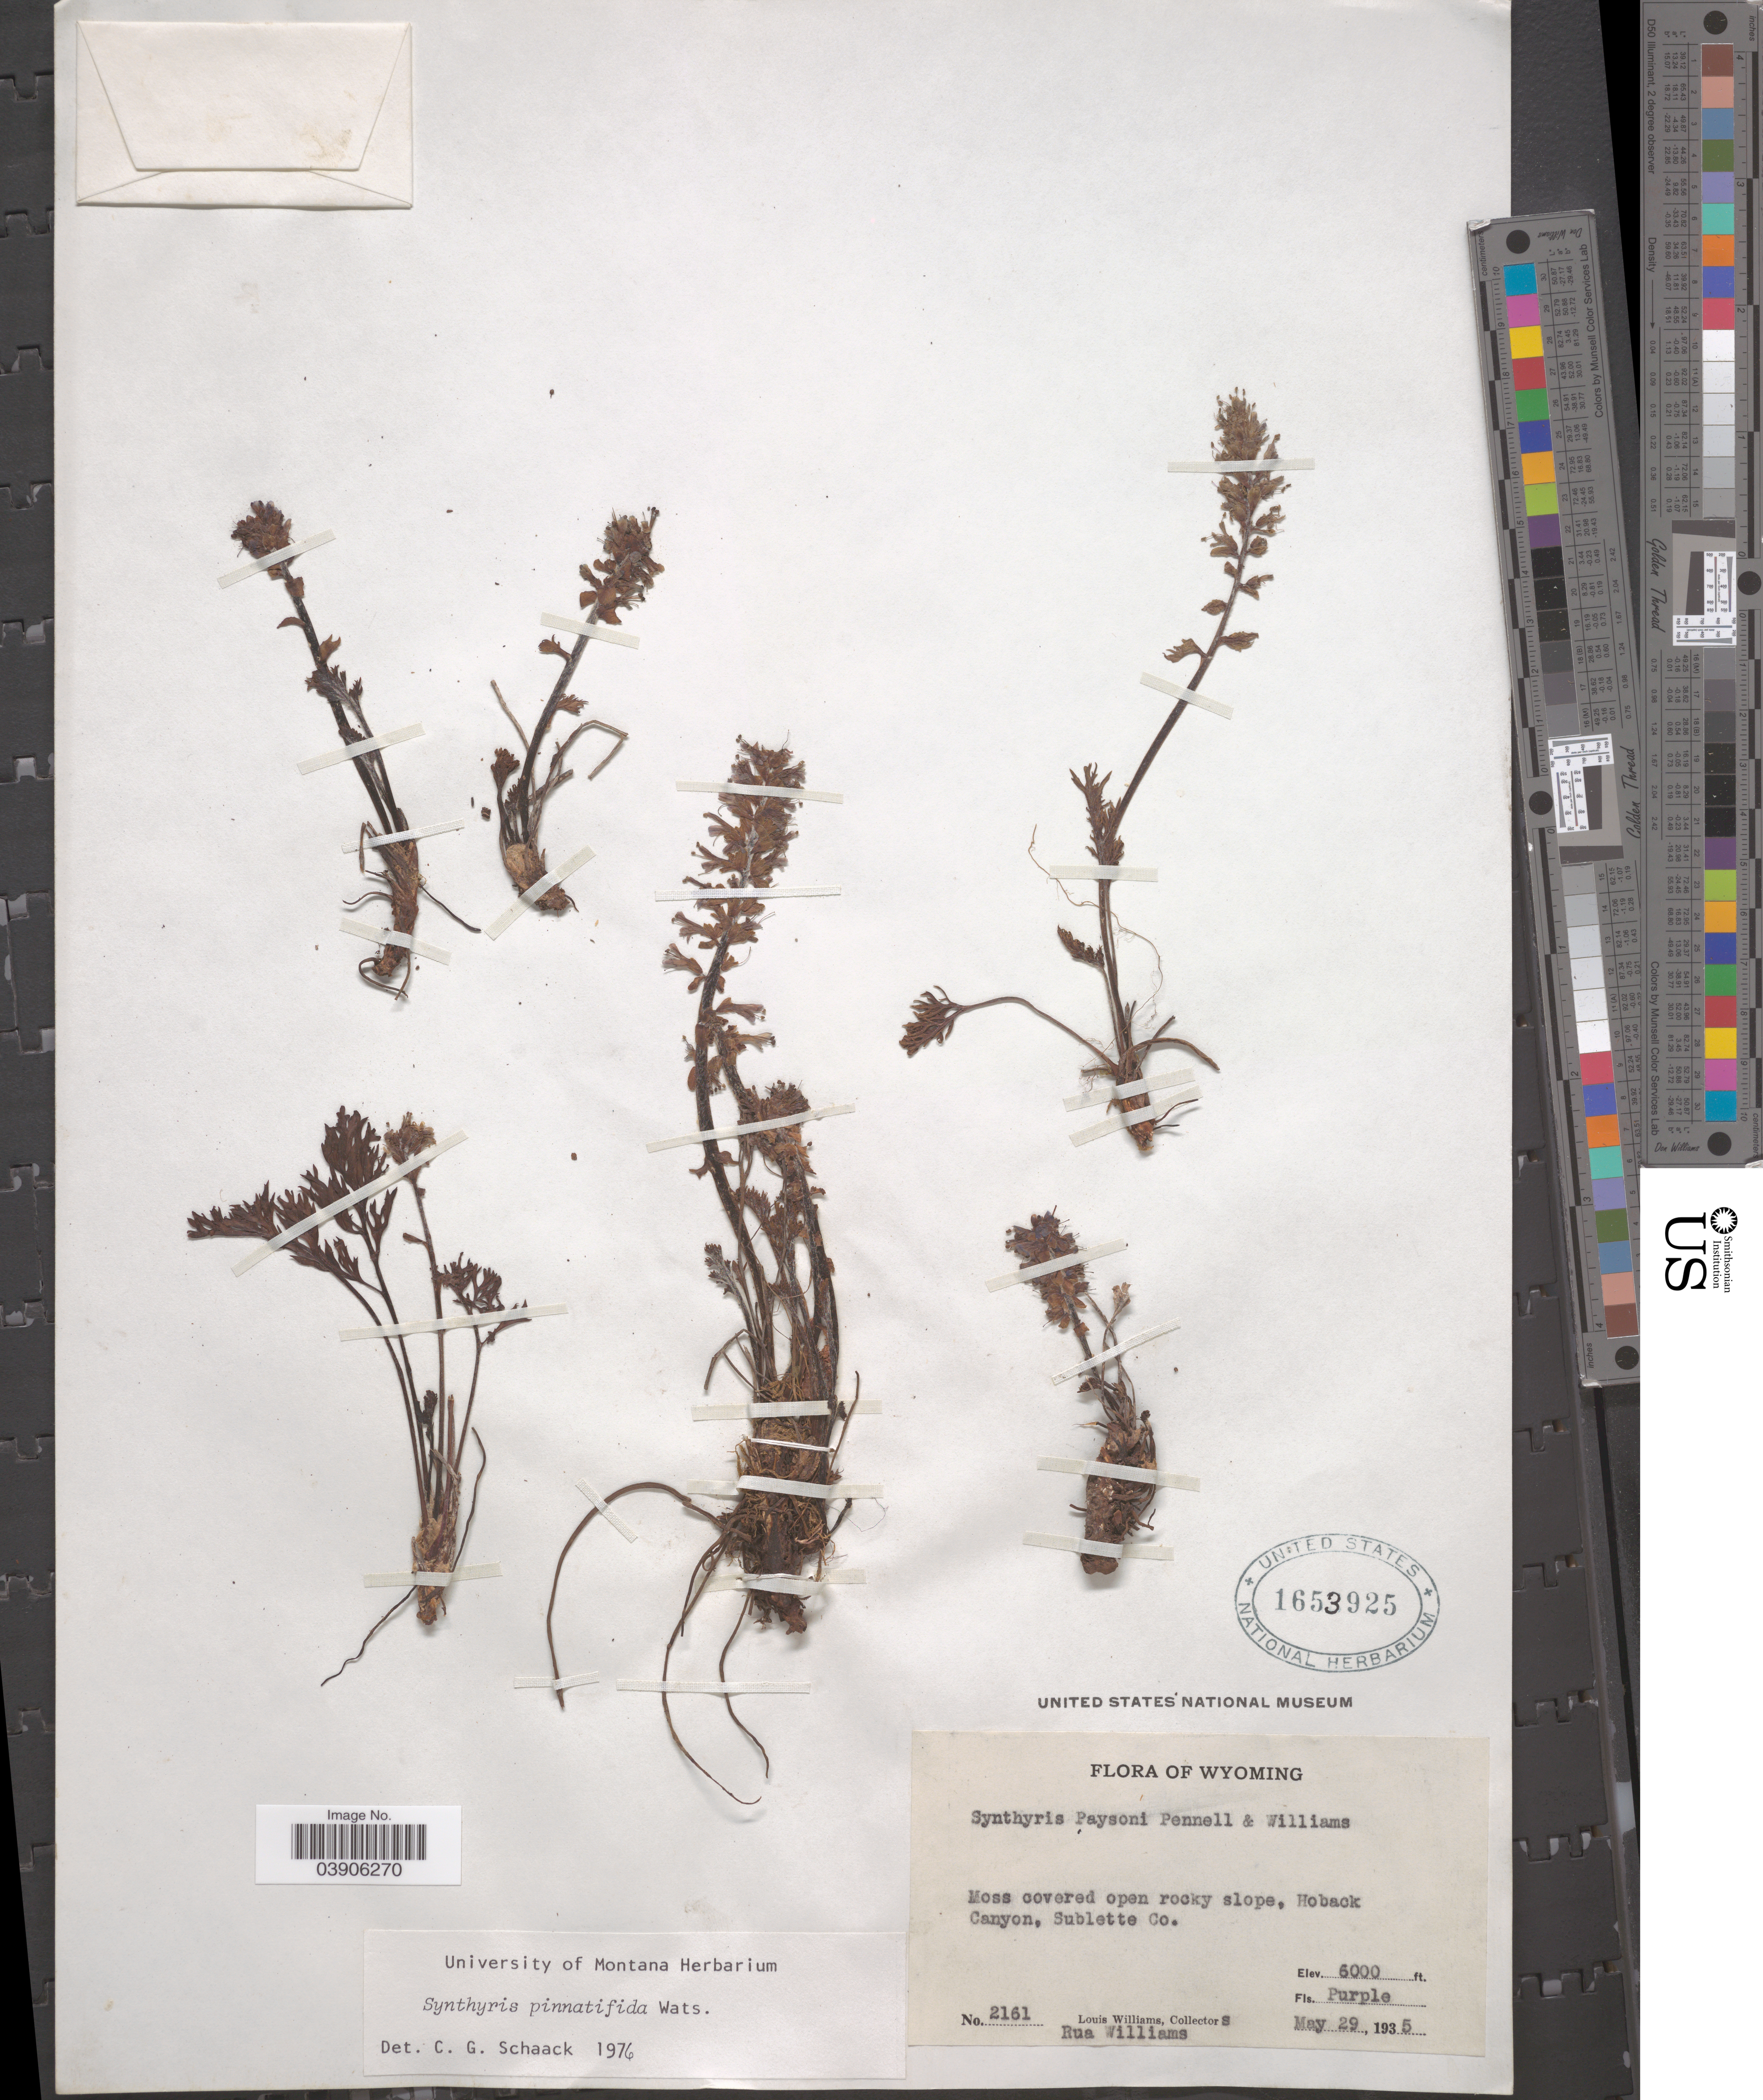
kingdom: Plantae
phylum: Tracheophyta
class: Magnoliopsida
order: Lamiales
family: Plantaginaceae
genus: Synthyris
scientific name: Synthyris pinnatifida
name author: S. Watson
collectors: L. G. Williams & T. P. Williams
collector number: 2161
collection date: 1935-05-29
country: United States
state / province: Wyoming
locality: Hoback Canyon, Sublette Co.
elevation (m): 1829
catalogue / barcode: US 1653925